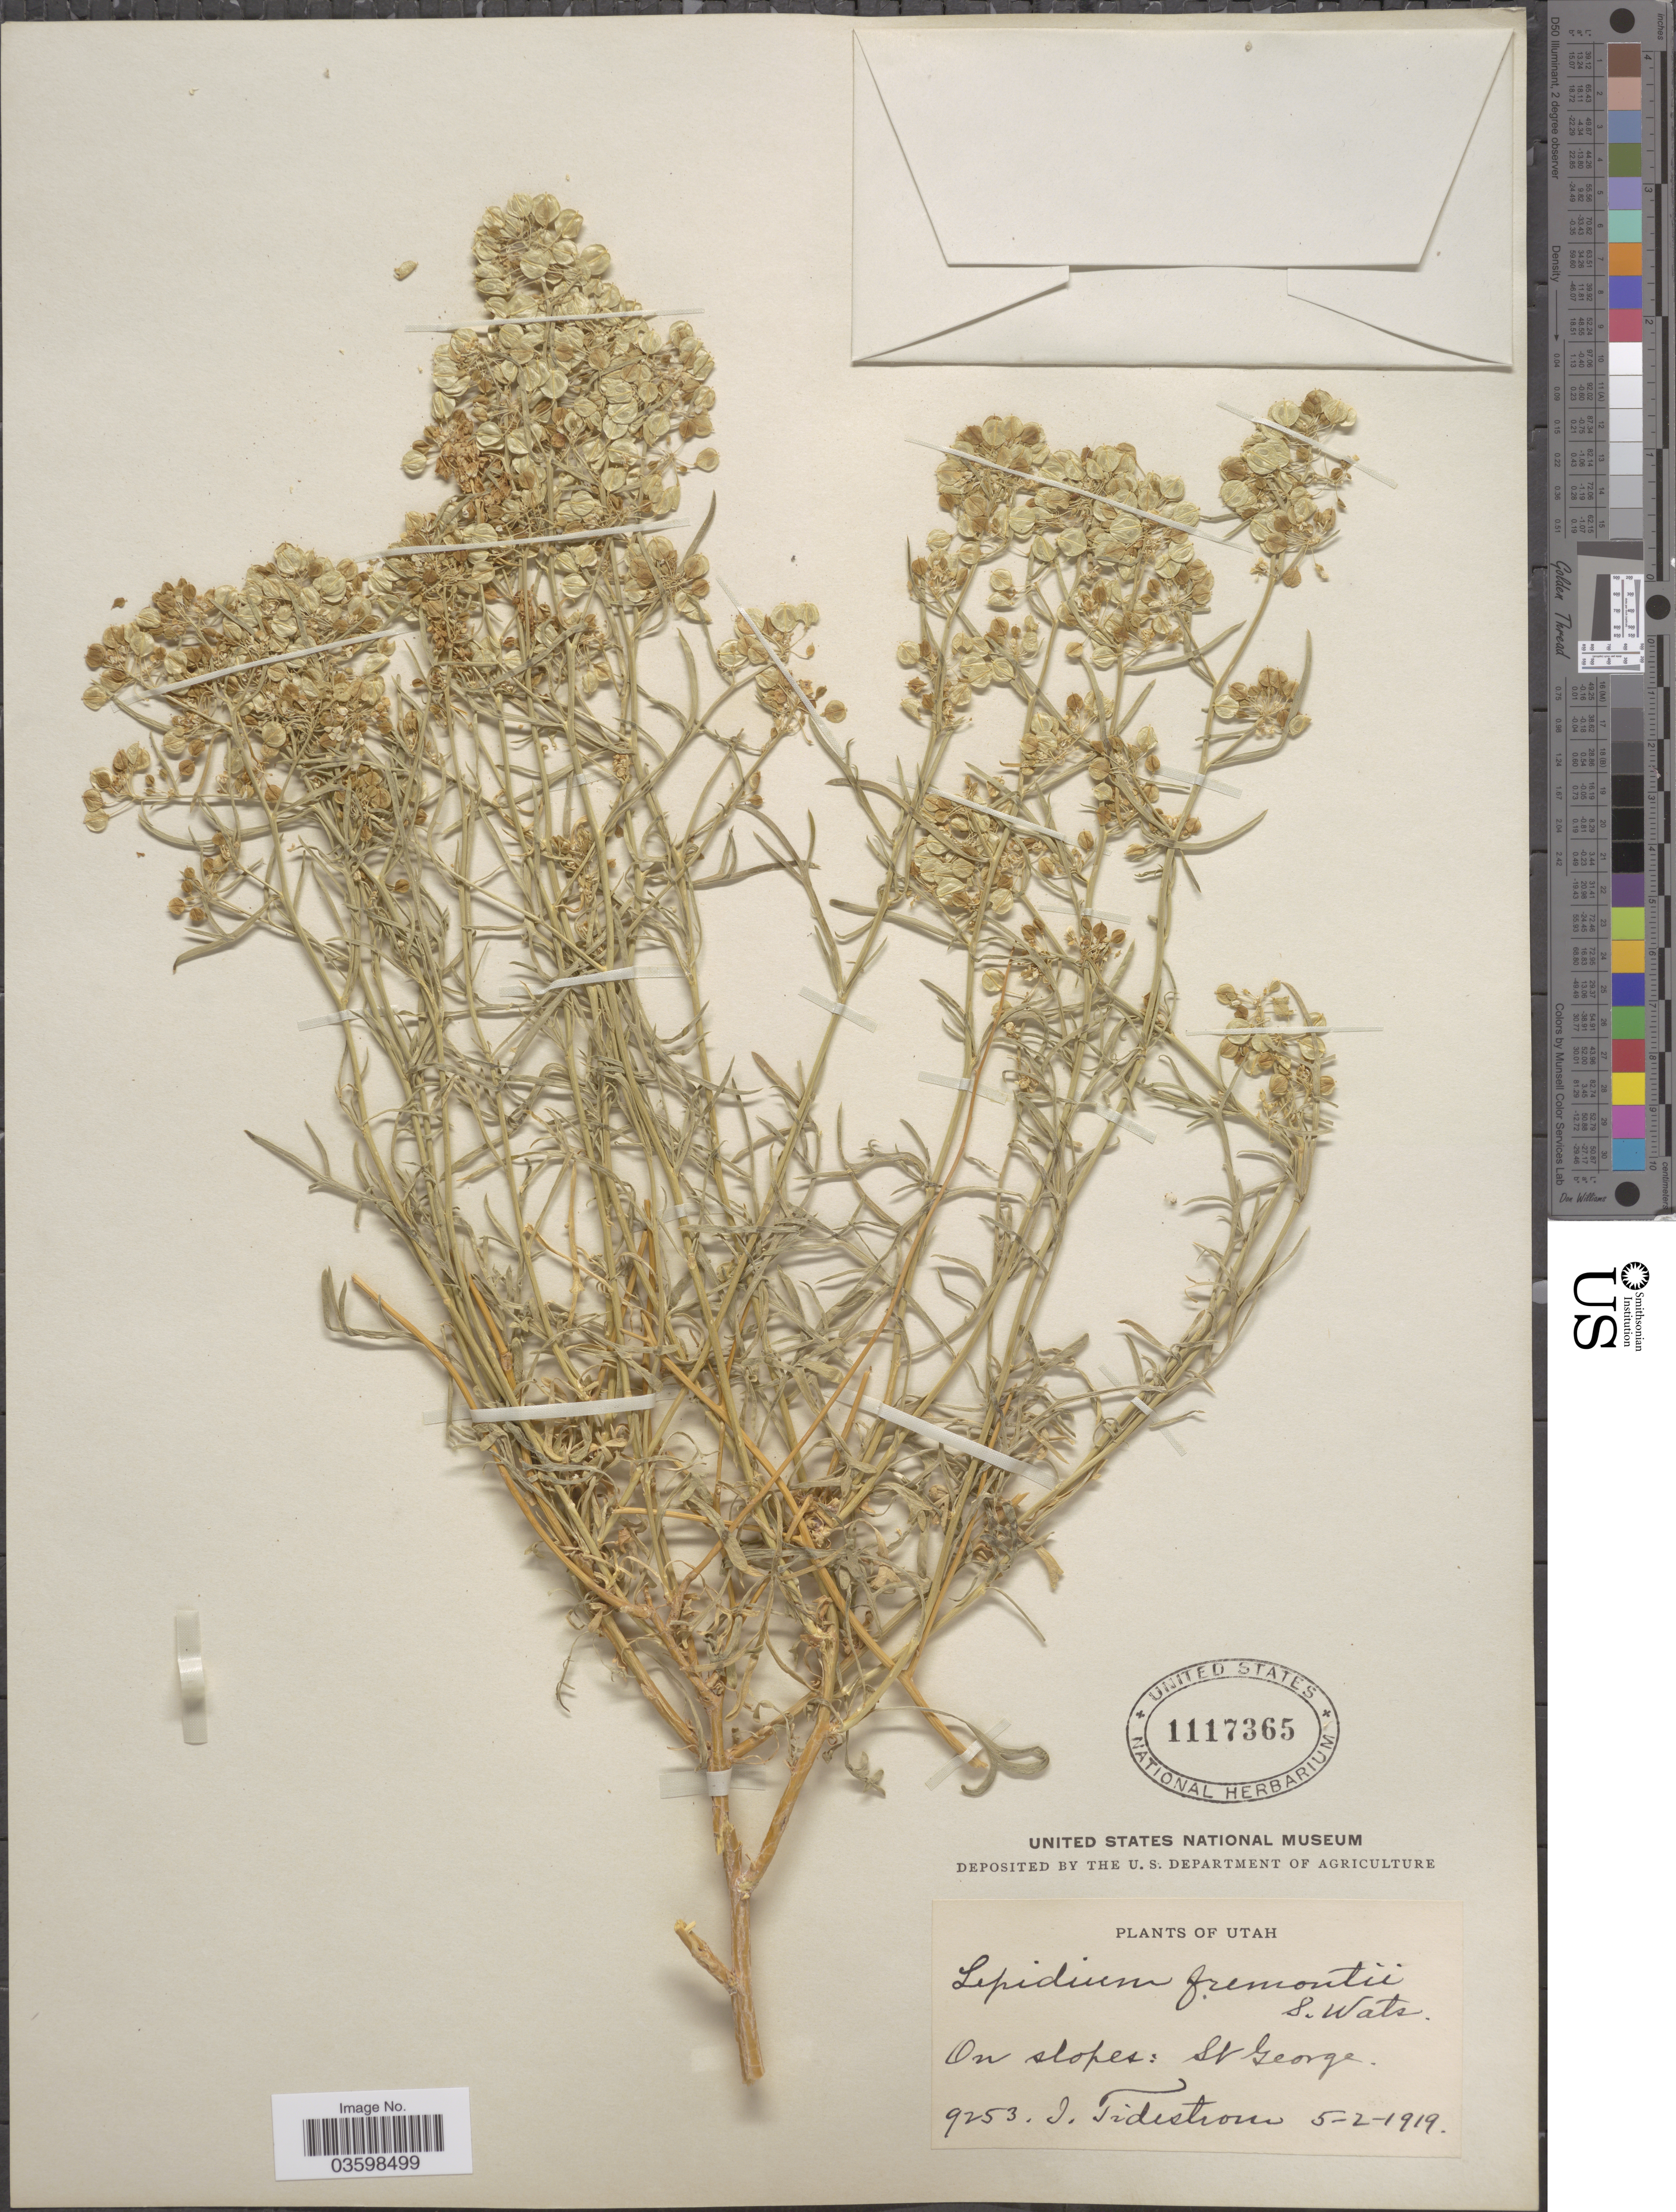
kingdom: Plantae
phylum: Tracheophyta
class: Magnoliopsida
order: Brassicales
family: Brassicaceae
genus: Lepidium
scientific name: Lepidium fremontii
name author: S. Watson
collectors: I. F. Tidestrom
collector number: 9253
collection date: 1919-05-02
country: United States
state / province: Utah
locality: On slopes: St. George.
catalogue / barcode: US 1117365